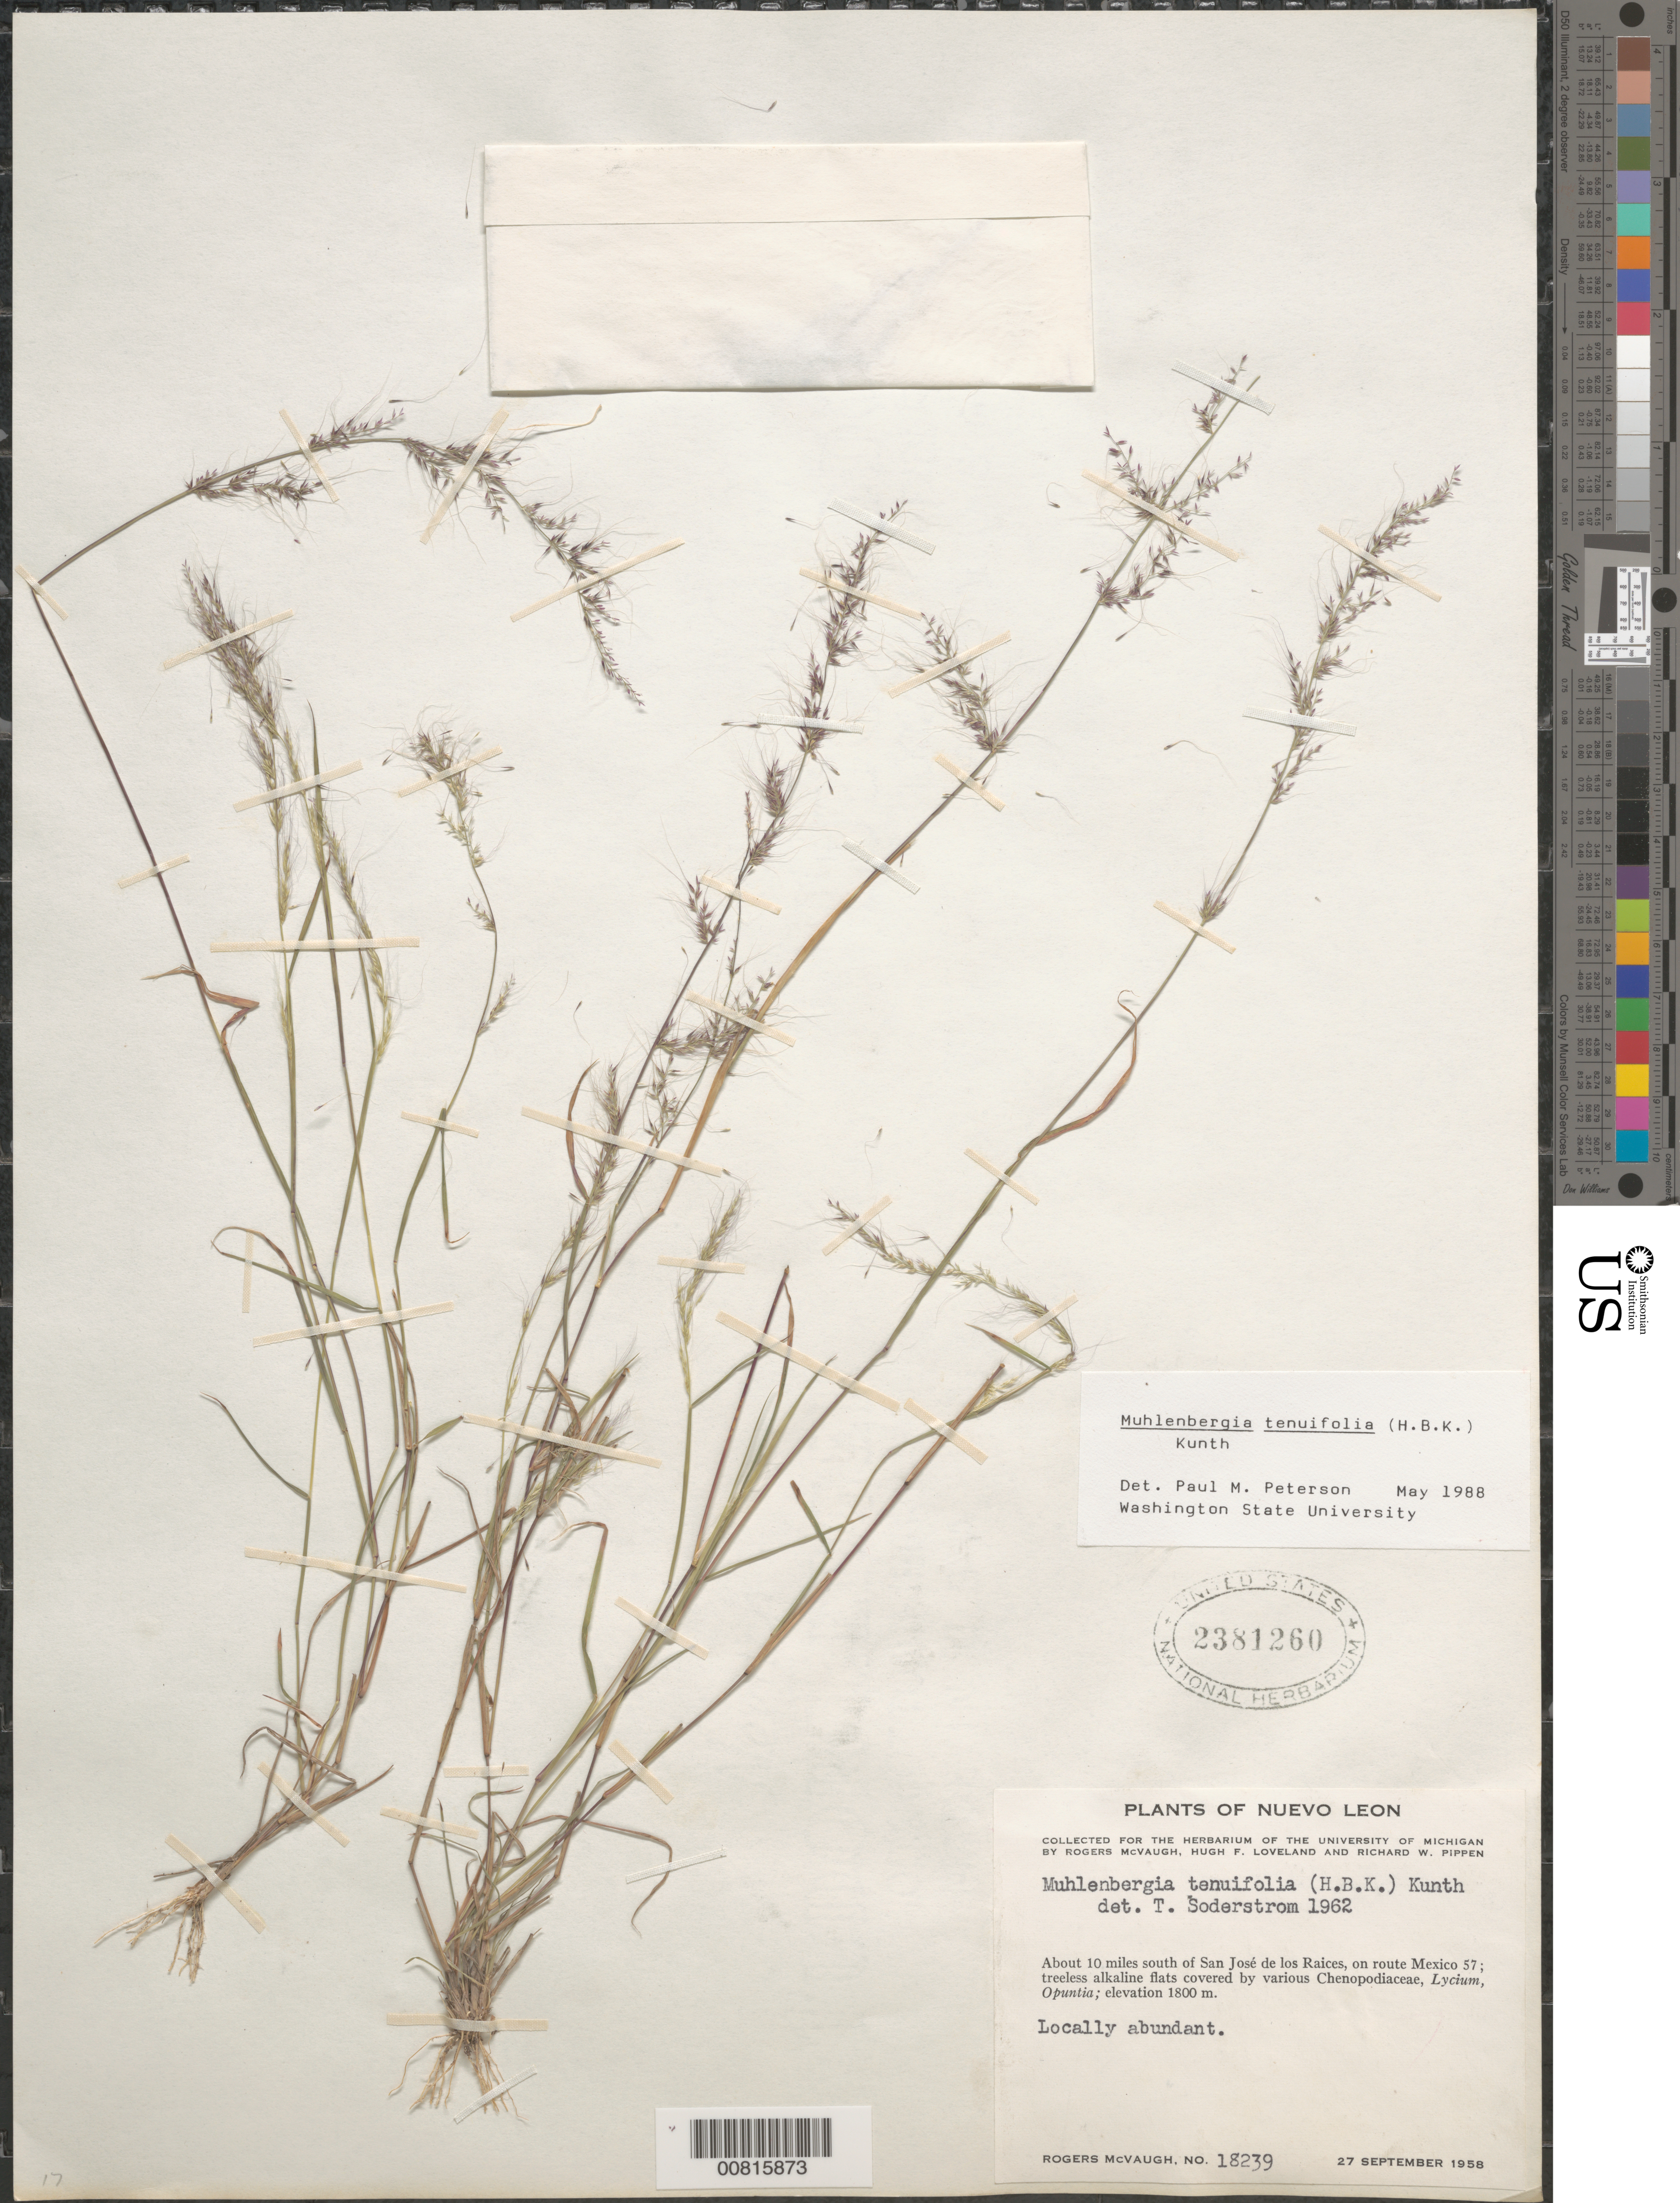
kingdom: Plantae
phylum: Tracheophyta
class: Liliopsida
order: Poales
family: Poaceae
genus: Muhlenbergia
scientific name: Muhlenbergia tenuifolia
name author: (Kunth) Kunth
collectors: R. McVaugh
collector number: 18239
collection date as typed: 27 Sep 1958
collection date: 1958-09-27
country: Mexico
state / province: Nuevo Leon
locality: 10 mi S of San Jose de las Raices on route Mex 57, N.L.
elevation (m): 1800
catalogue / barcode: US 2381260